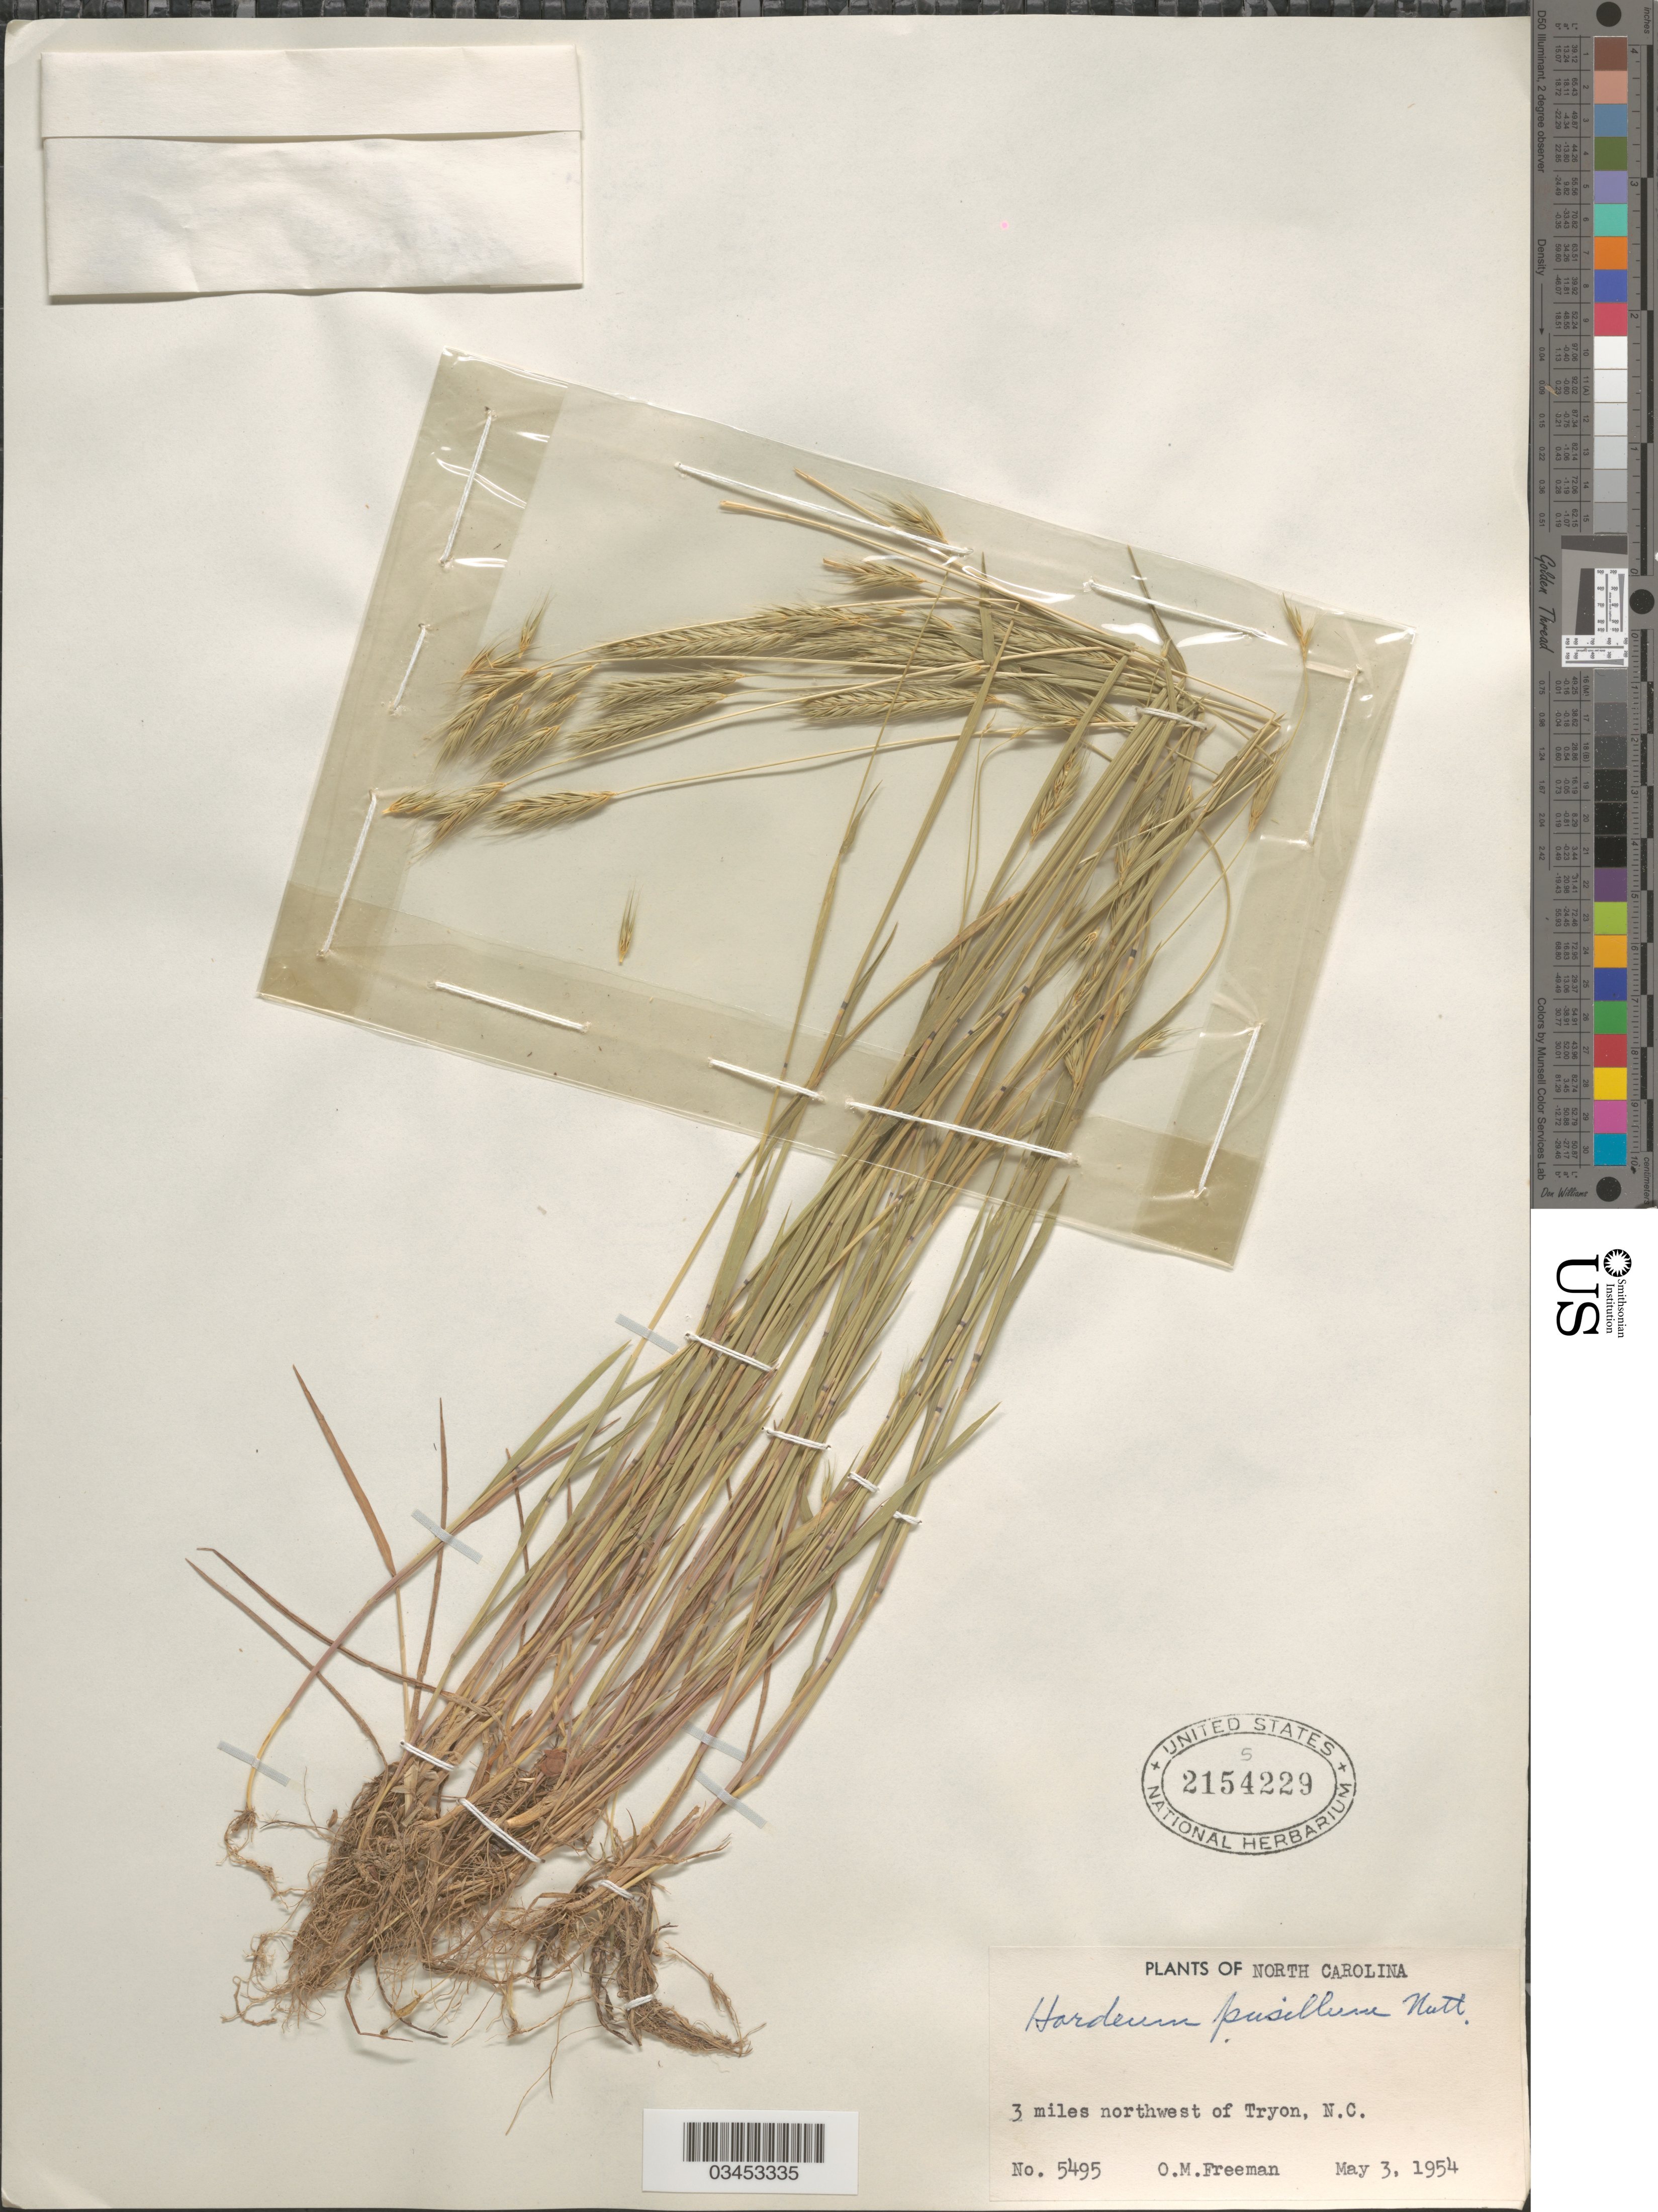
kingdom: Plantae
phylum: Tracheophyta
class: Liliopsida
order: Poales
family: Poaceae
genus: Hordeum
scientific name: Hordeum pusillum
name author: Nutt.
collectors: O. Freeman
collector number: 5495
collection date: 1954-05-03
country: United States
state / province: North Carolina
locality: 3 miles northwest of Tryon.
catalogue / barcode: US 2154229